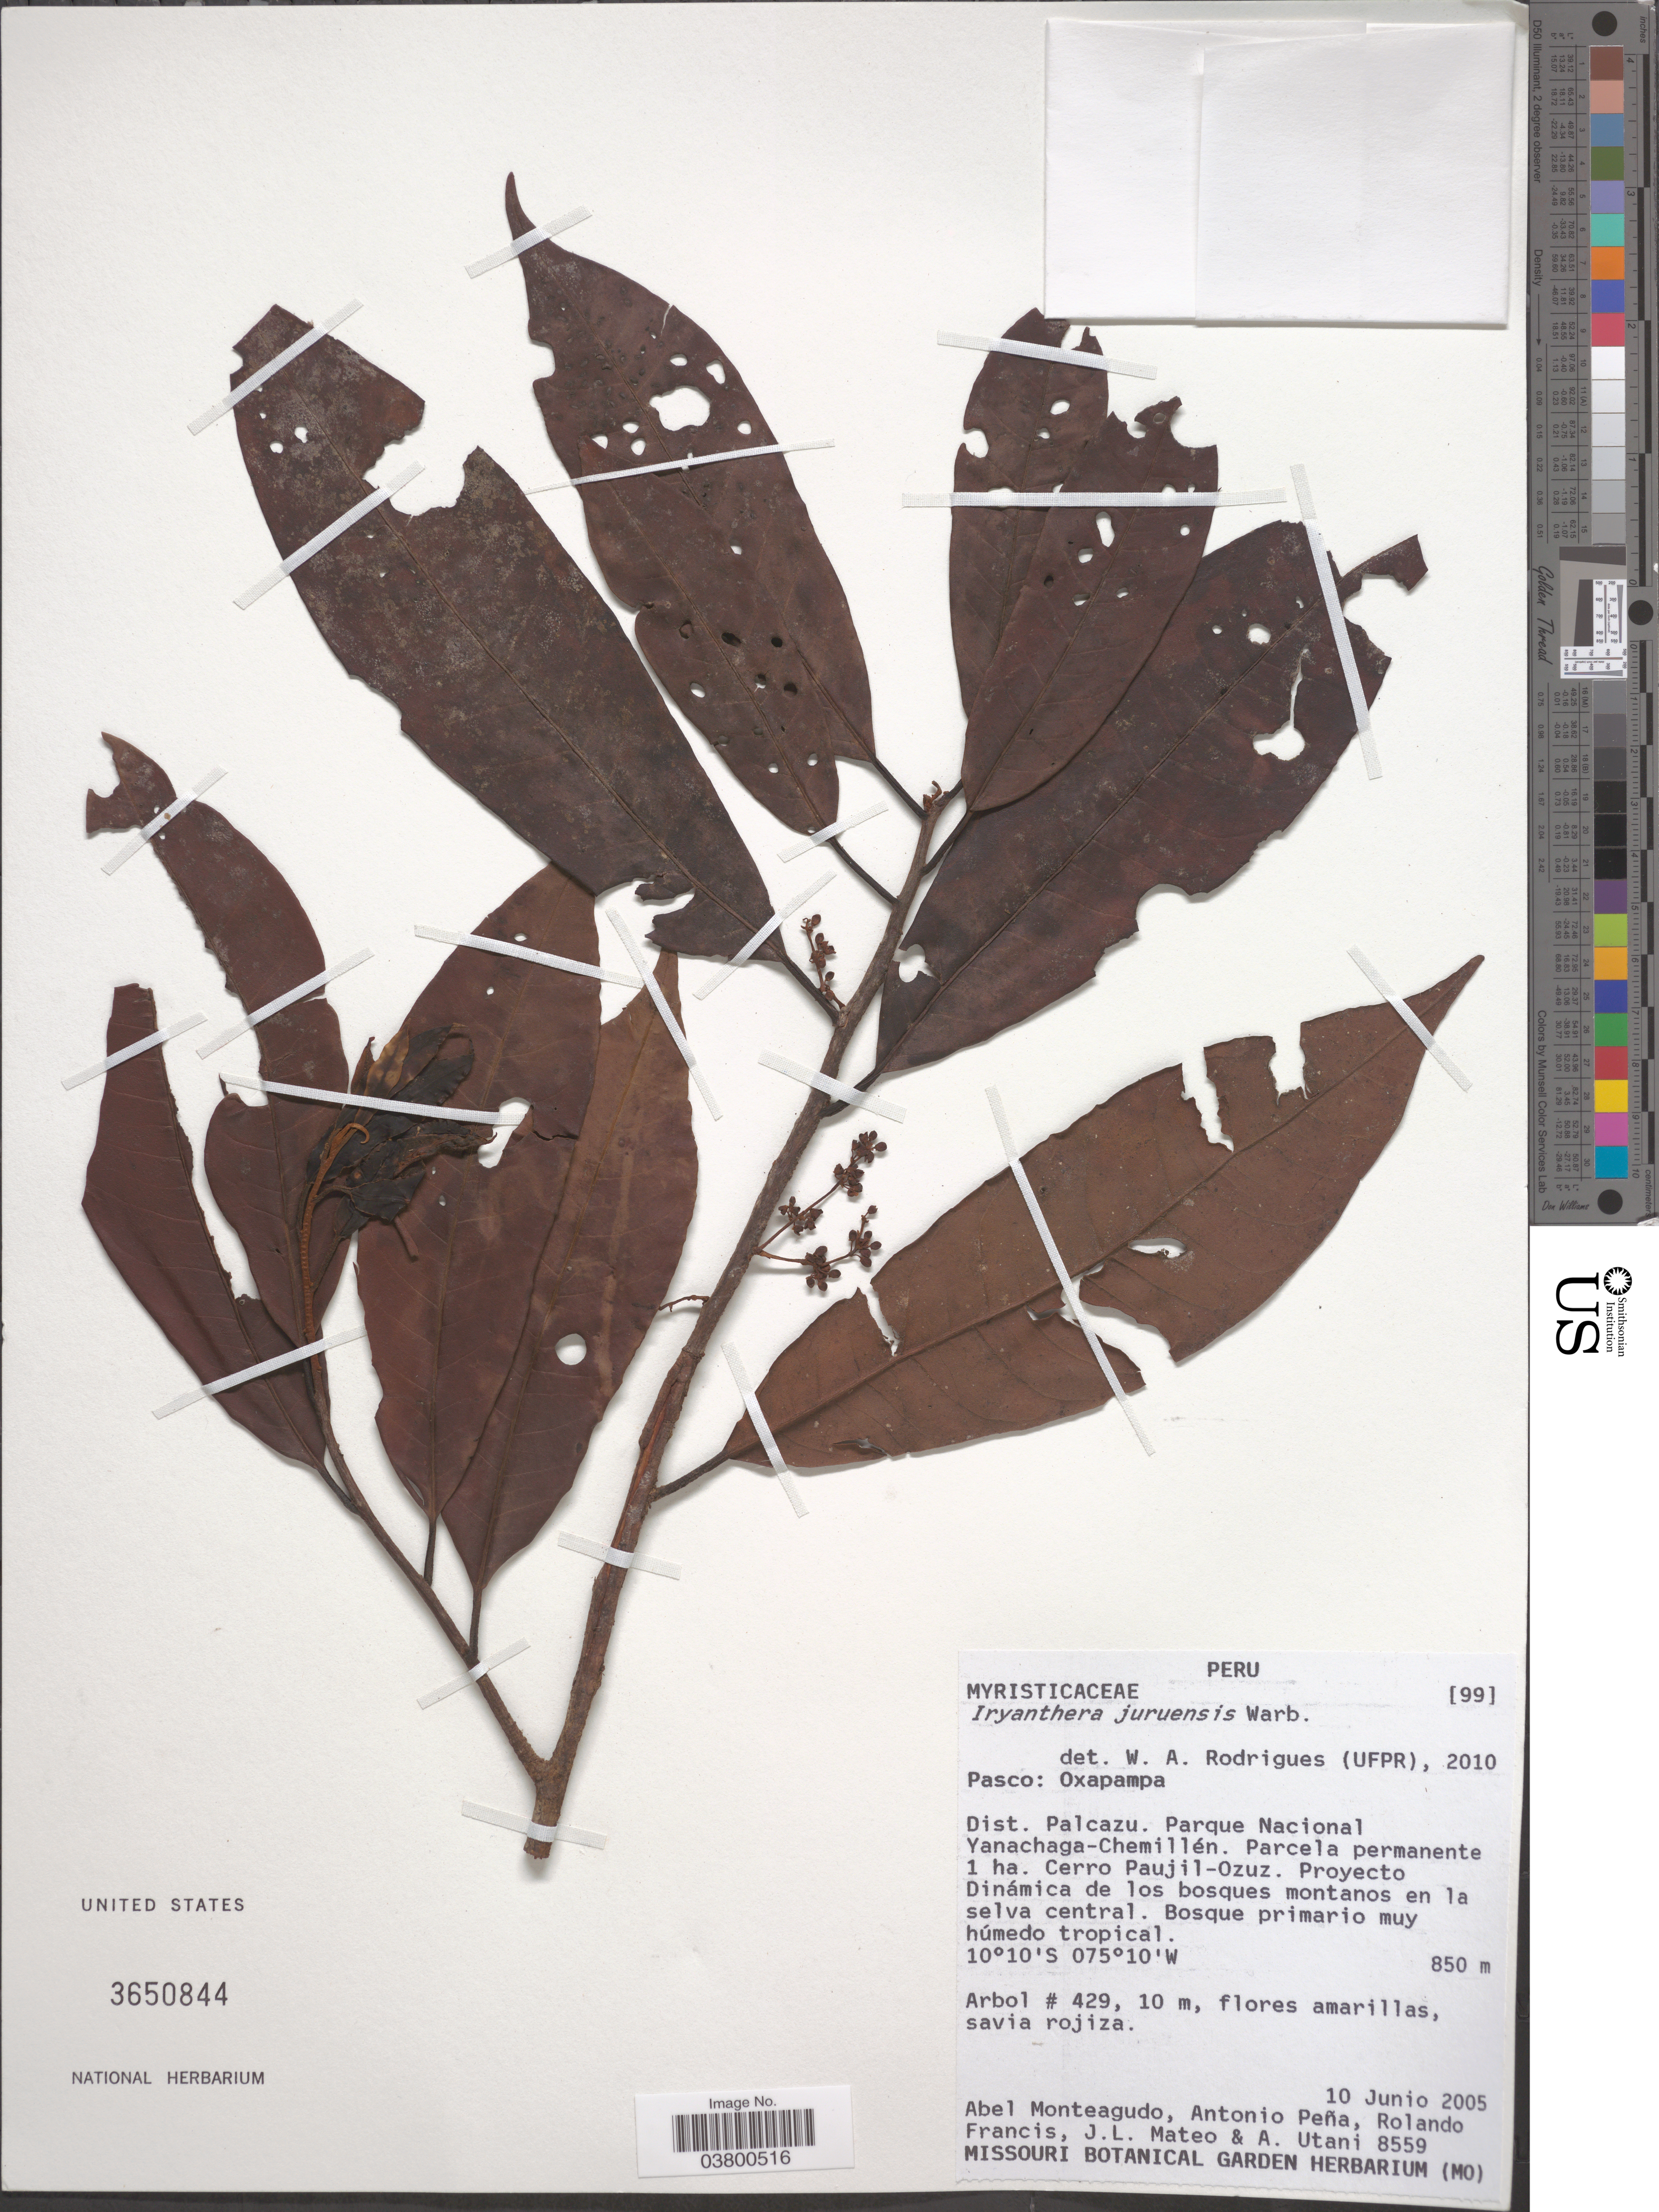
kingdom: Plantae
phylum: Tracheophyta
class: Magnoliopsida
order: Magnoliales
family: Myristicaceae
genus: Iryanthera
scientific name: Iryanthera juruensis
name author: Warb.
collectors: A. Monteagudo, A. Pena, R. Francis, J. Mateo & A. Utani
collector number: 8559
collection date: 2005-06-10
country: Peru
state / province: Pasco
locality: Oxapampa. Dist. Palcazu. Parque Nacional Yanachaga-Chemillén. Parcela permanente 1 ha. Cerro Paujil-Ozuz. Proyecto Dinámica de los bosques montanos en la selva central.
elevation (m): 850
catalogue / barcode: US 3650844